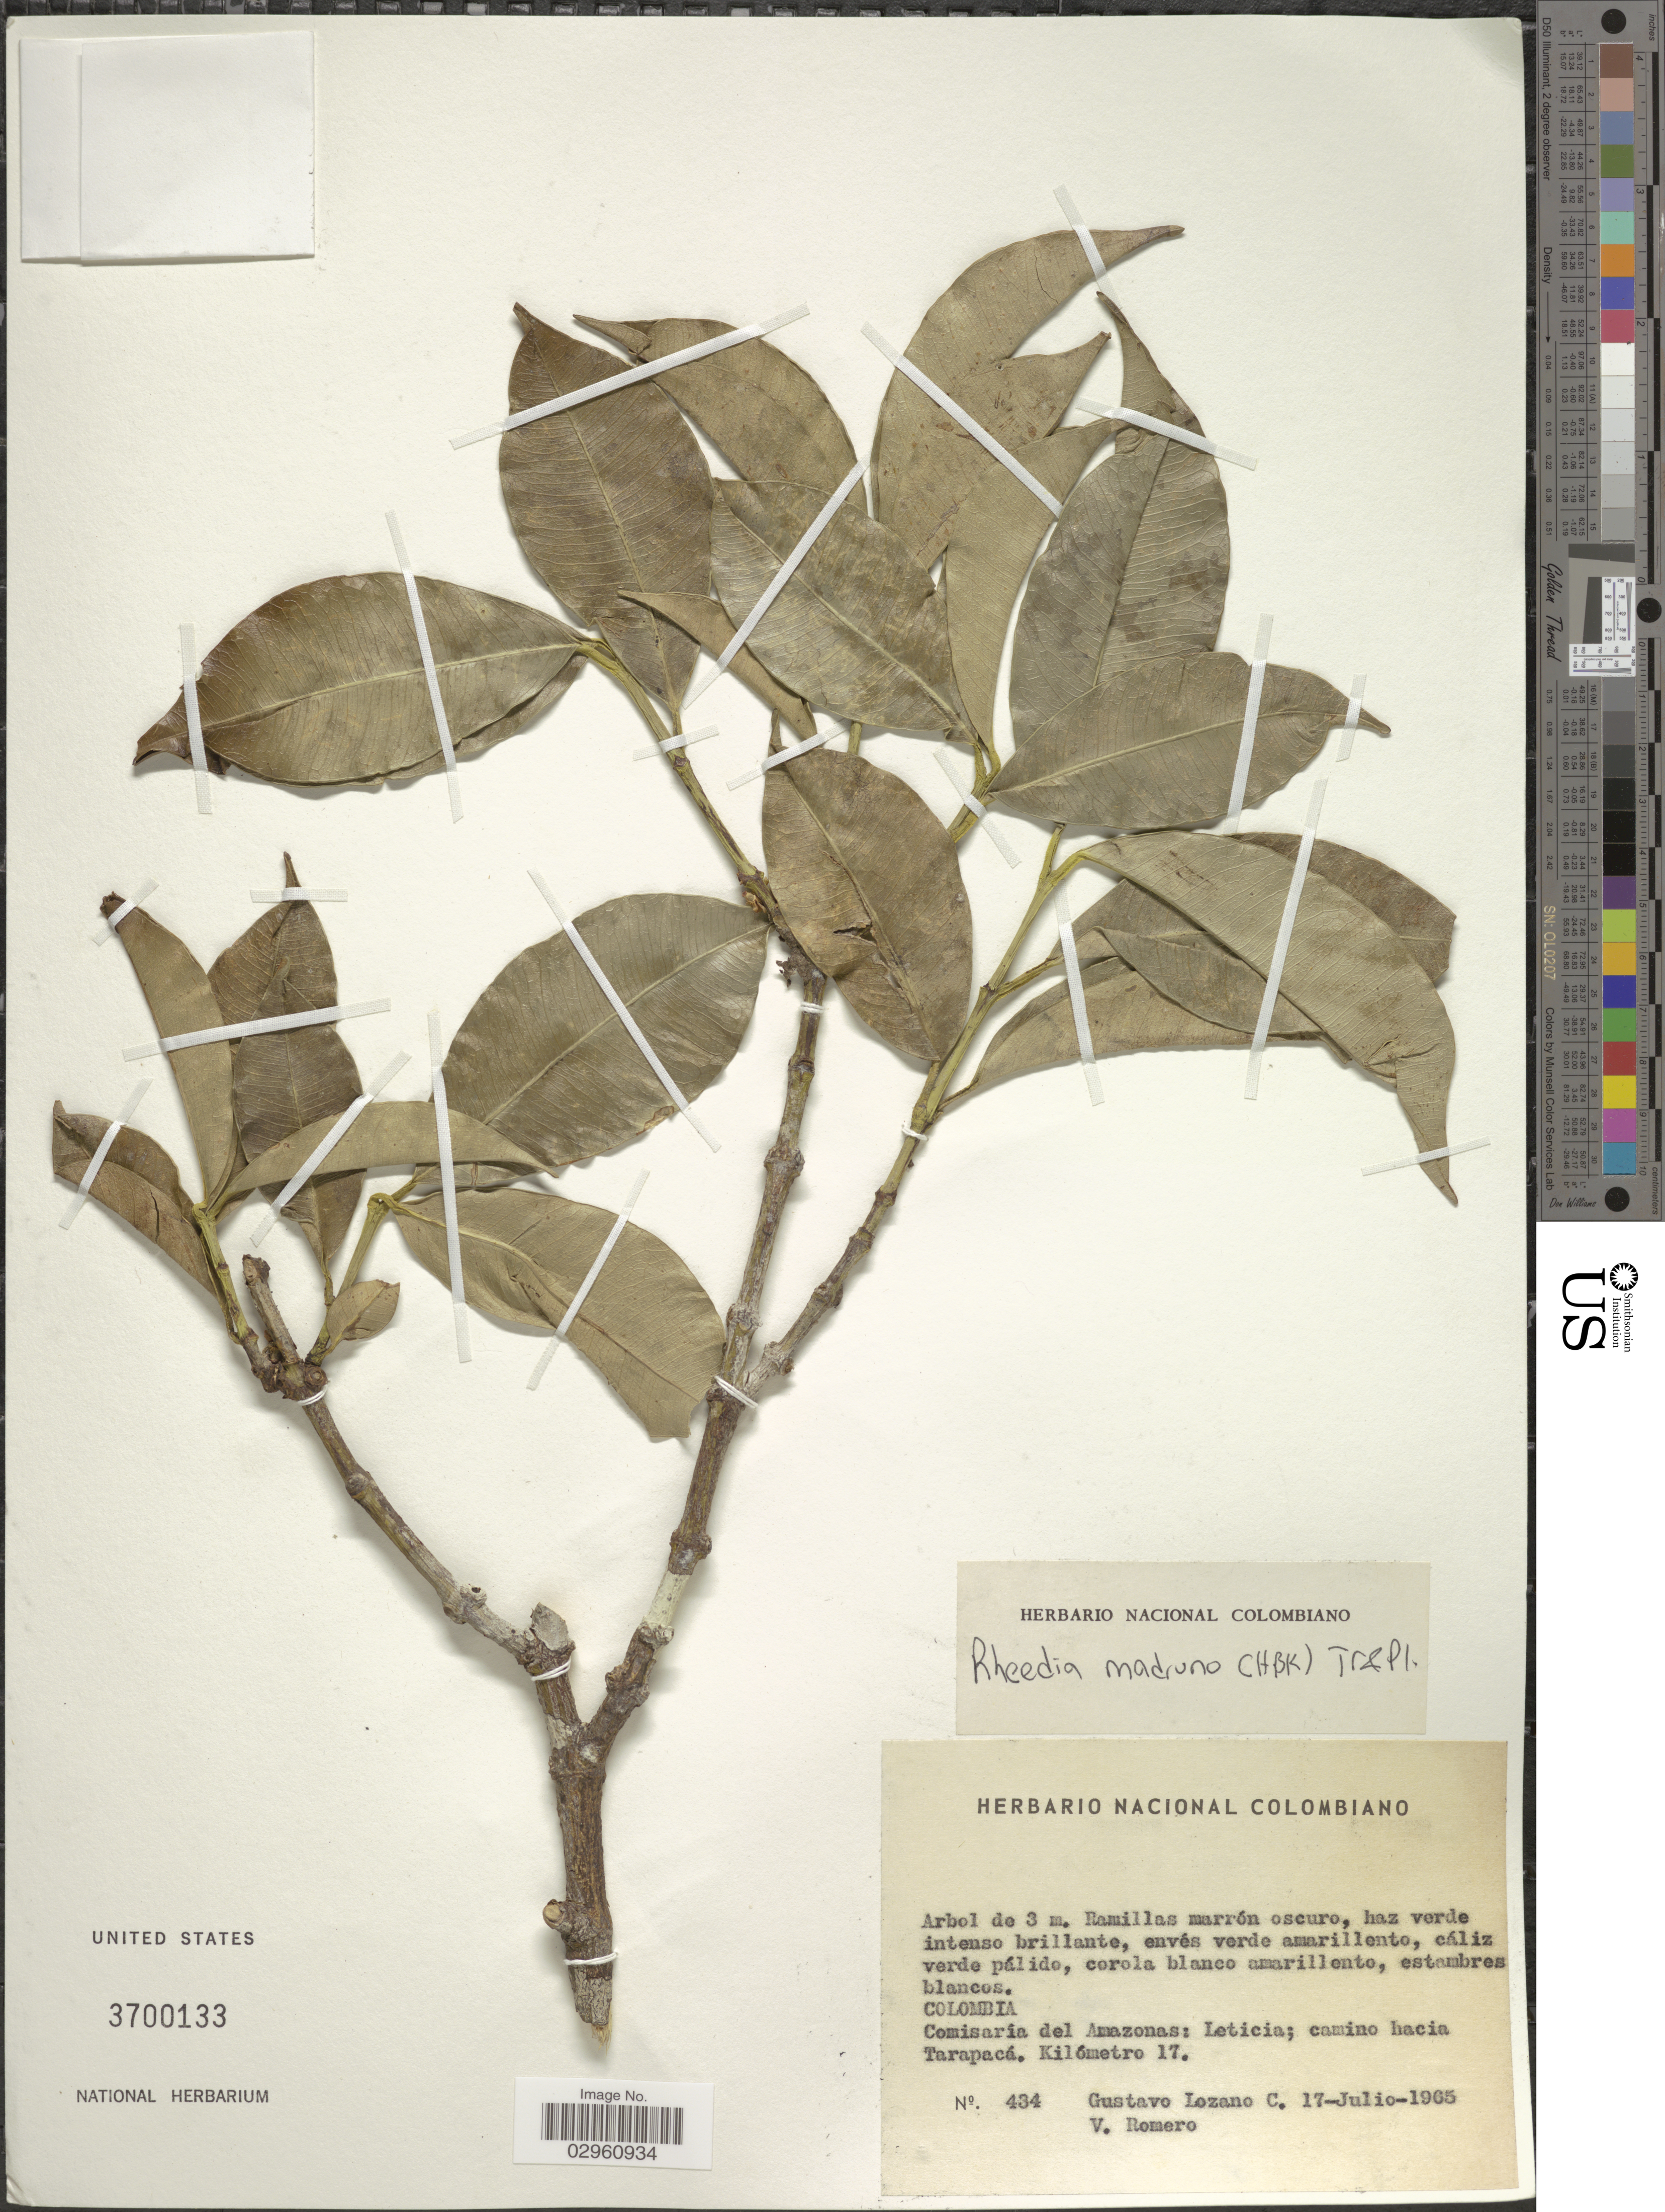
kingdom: Plantae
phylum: Tracheophyta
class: Magnoliopsida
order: Malpighiales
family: Clusiaceae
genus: Garcinia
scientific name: Garcinia madruno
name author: (Kunth) Hammel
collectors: G. Lozano-Contreras & V. Romero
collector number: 434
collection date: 1965-07-17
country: Colombia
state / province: Amazônas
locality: Comisaría del Amazonas: Leticia; camino hacia Tarapacá. Kilómetro 17.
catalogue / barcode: US 3700133